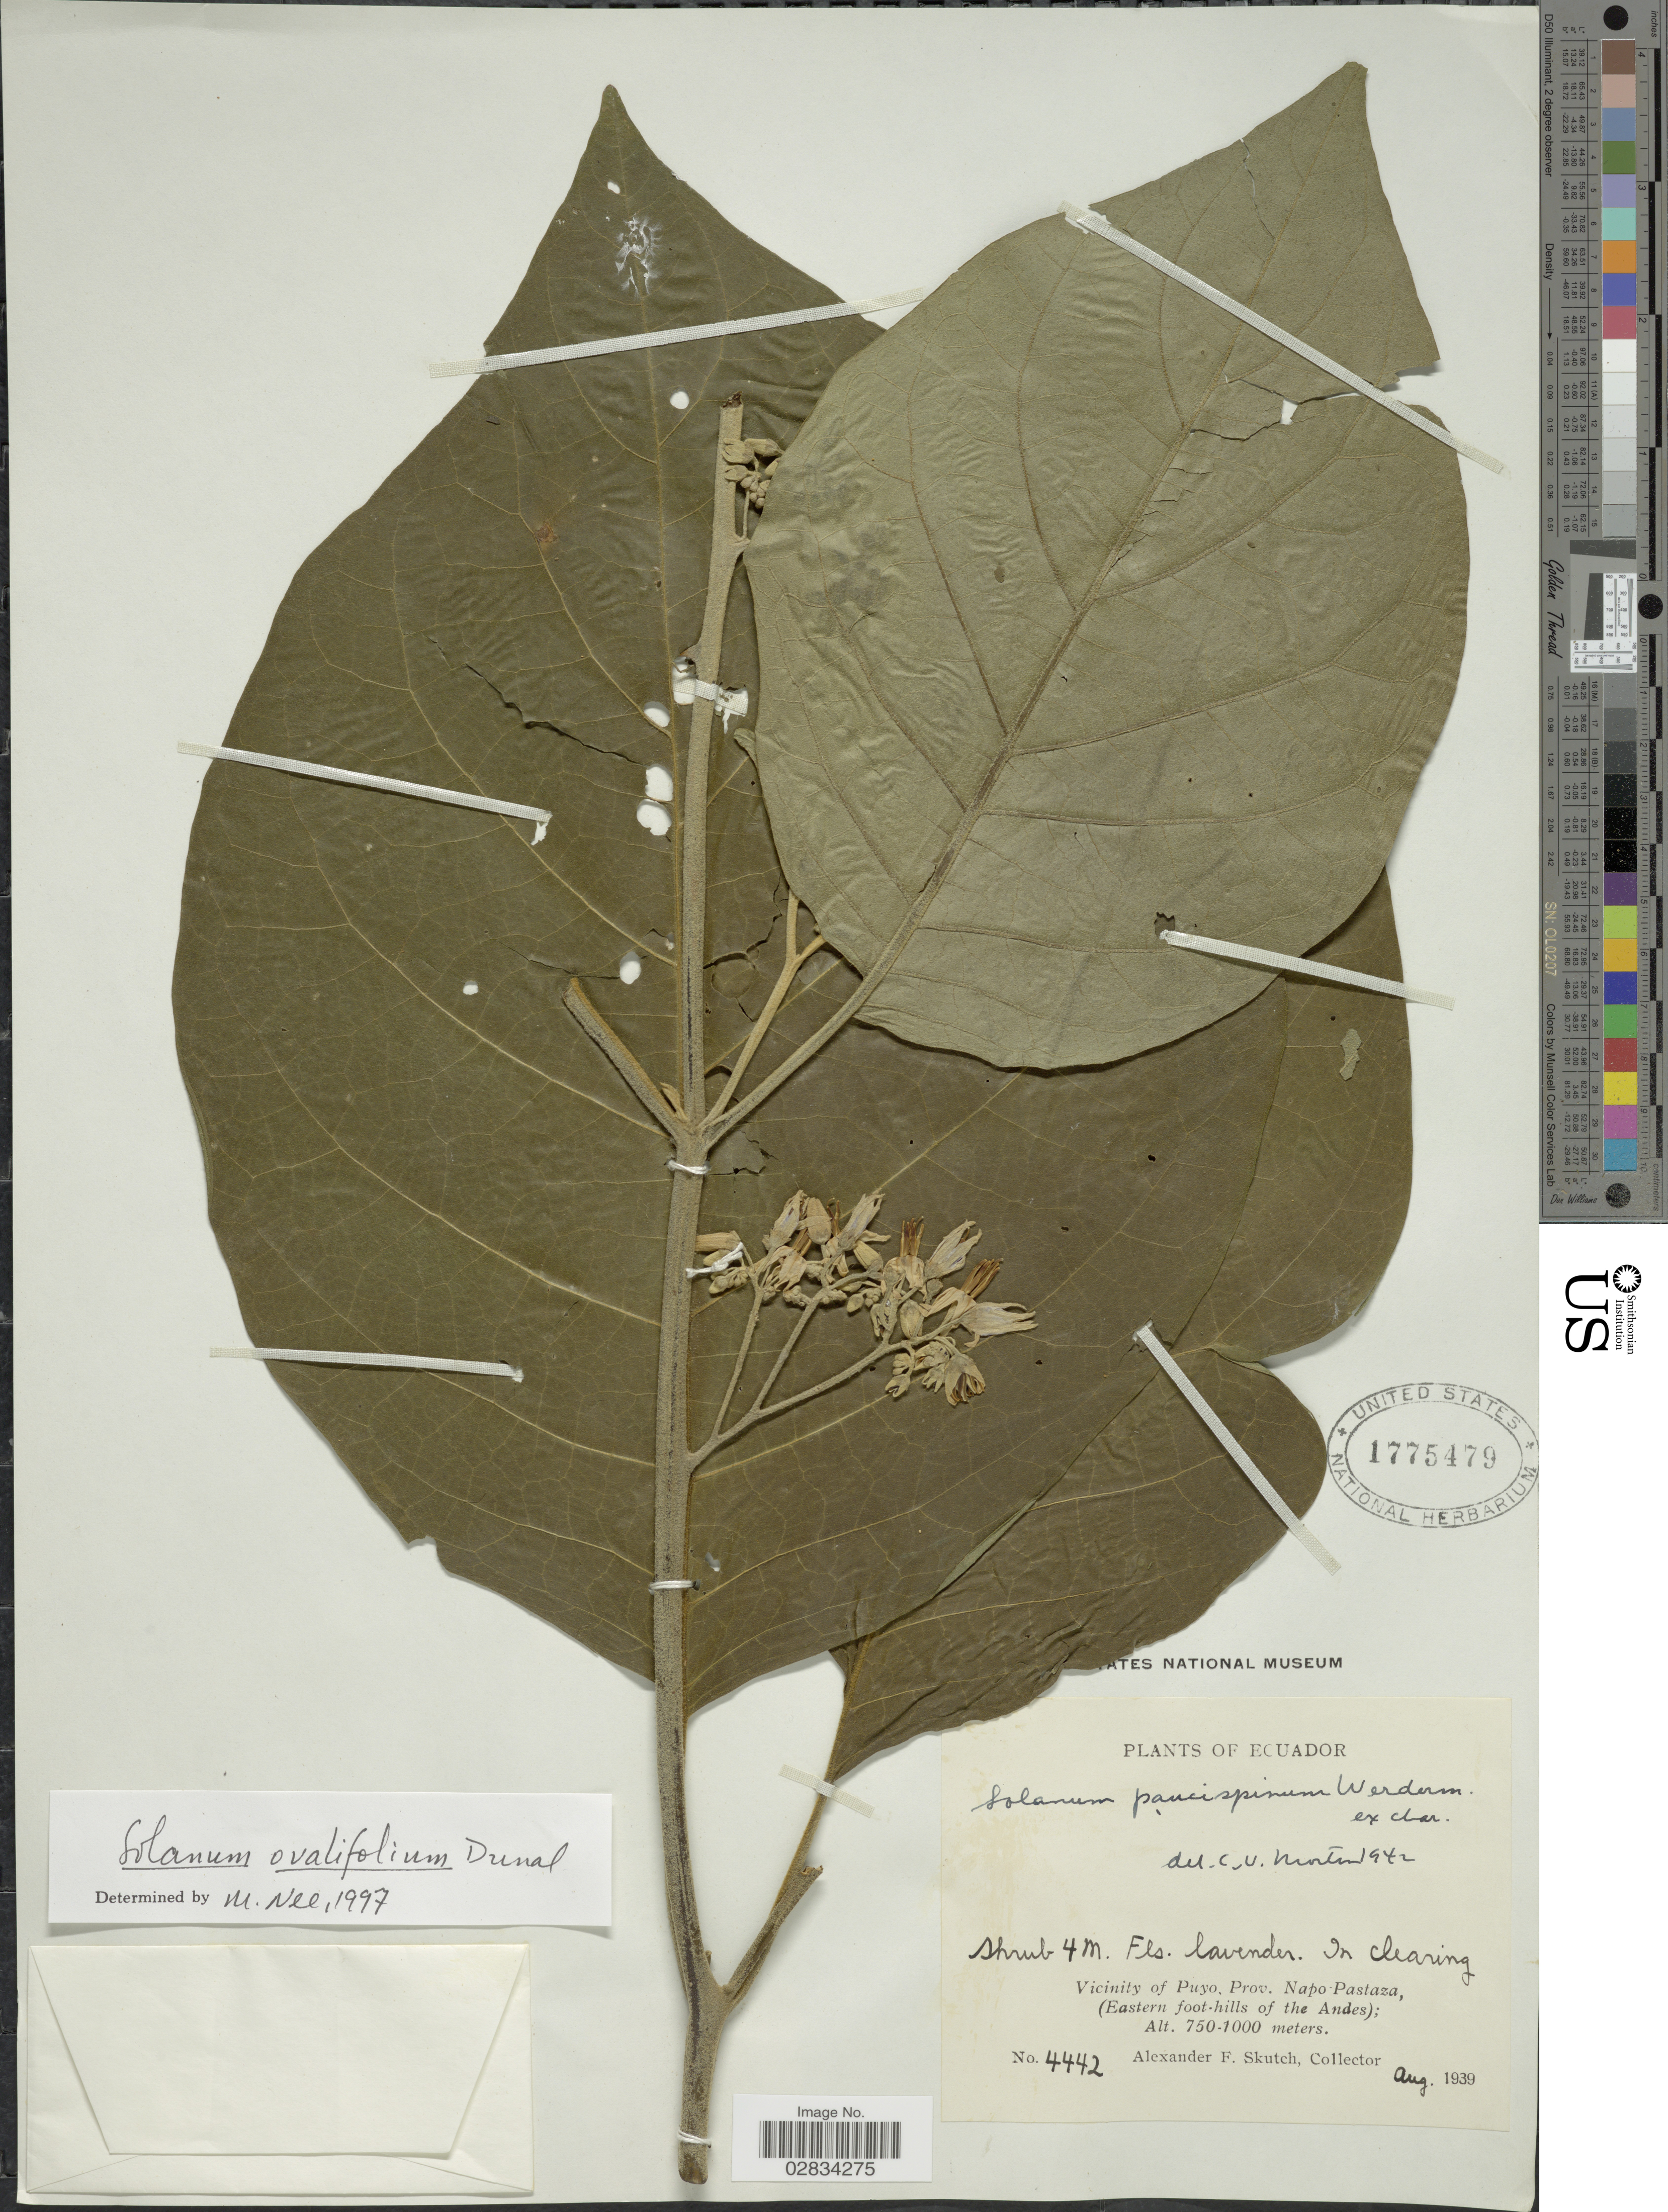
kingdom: Plantae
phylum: Tracheophyta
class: Magnoliopsida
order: Solanales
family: Solanaceae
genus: Solanum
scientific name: Solanum ovalifolium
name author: Dunal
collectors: A. F. Skutch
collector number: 4442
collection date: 1939-08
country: Ecuador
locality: Vicinity of Puyo, Prov. Napo-Pastaza, (Eastern foot-hills of the Andes).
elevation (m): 750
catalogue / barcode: US 1775479